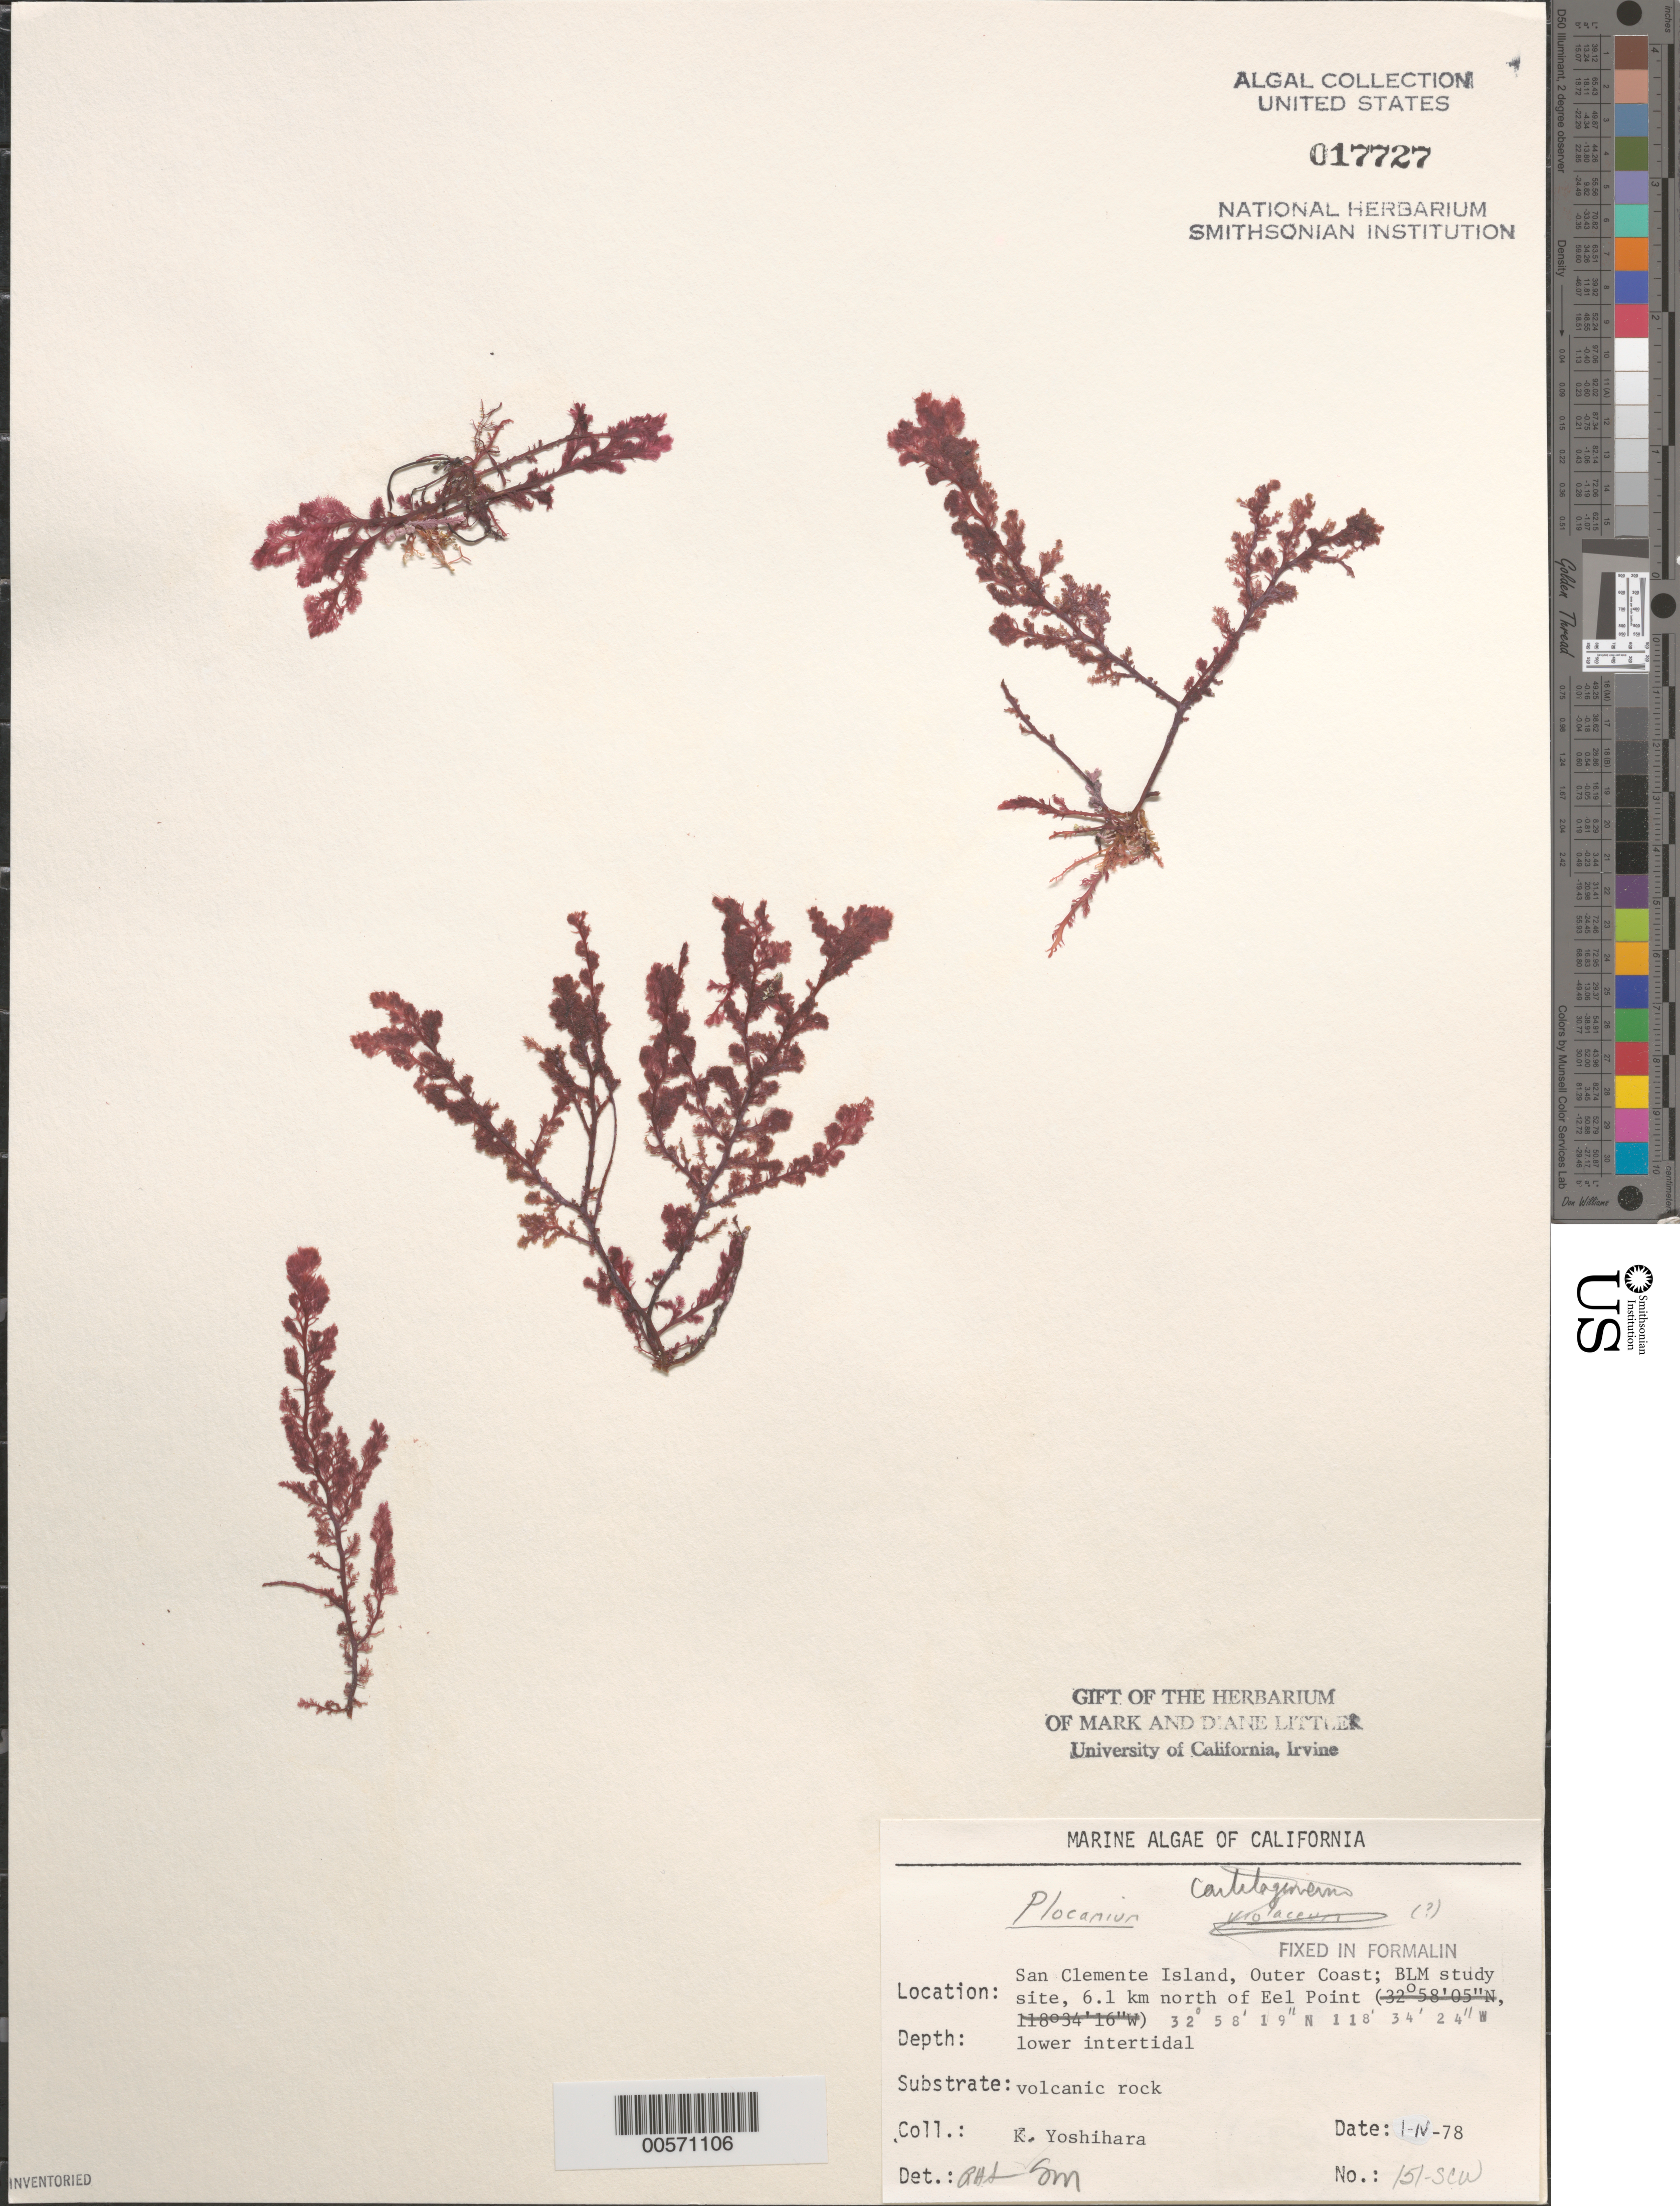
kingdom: Plantae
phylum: Rhodophyta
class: Florideophyceae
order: Plocamiales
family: Plocamiaceae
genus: Plocamium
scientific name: Plocamium cartilagineum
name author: (L.) P.S. Dixon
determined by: Sims, Robert H.; Murray, S. N.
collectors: K. Yoshihara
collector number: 151-scw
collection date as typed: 01 Apr 1978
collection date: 1978-04-01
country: United States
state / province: California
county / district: Los Angeles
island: San Clemente Island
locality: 6.1 km north of Eel Point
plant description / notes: BLM-SOCALBIGHT Rocky Intertidal Survey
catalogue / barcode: US 17727